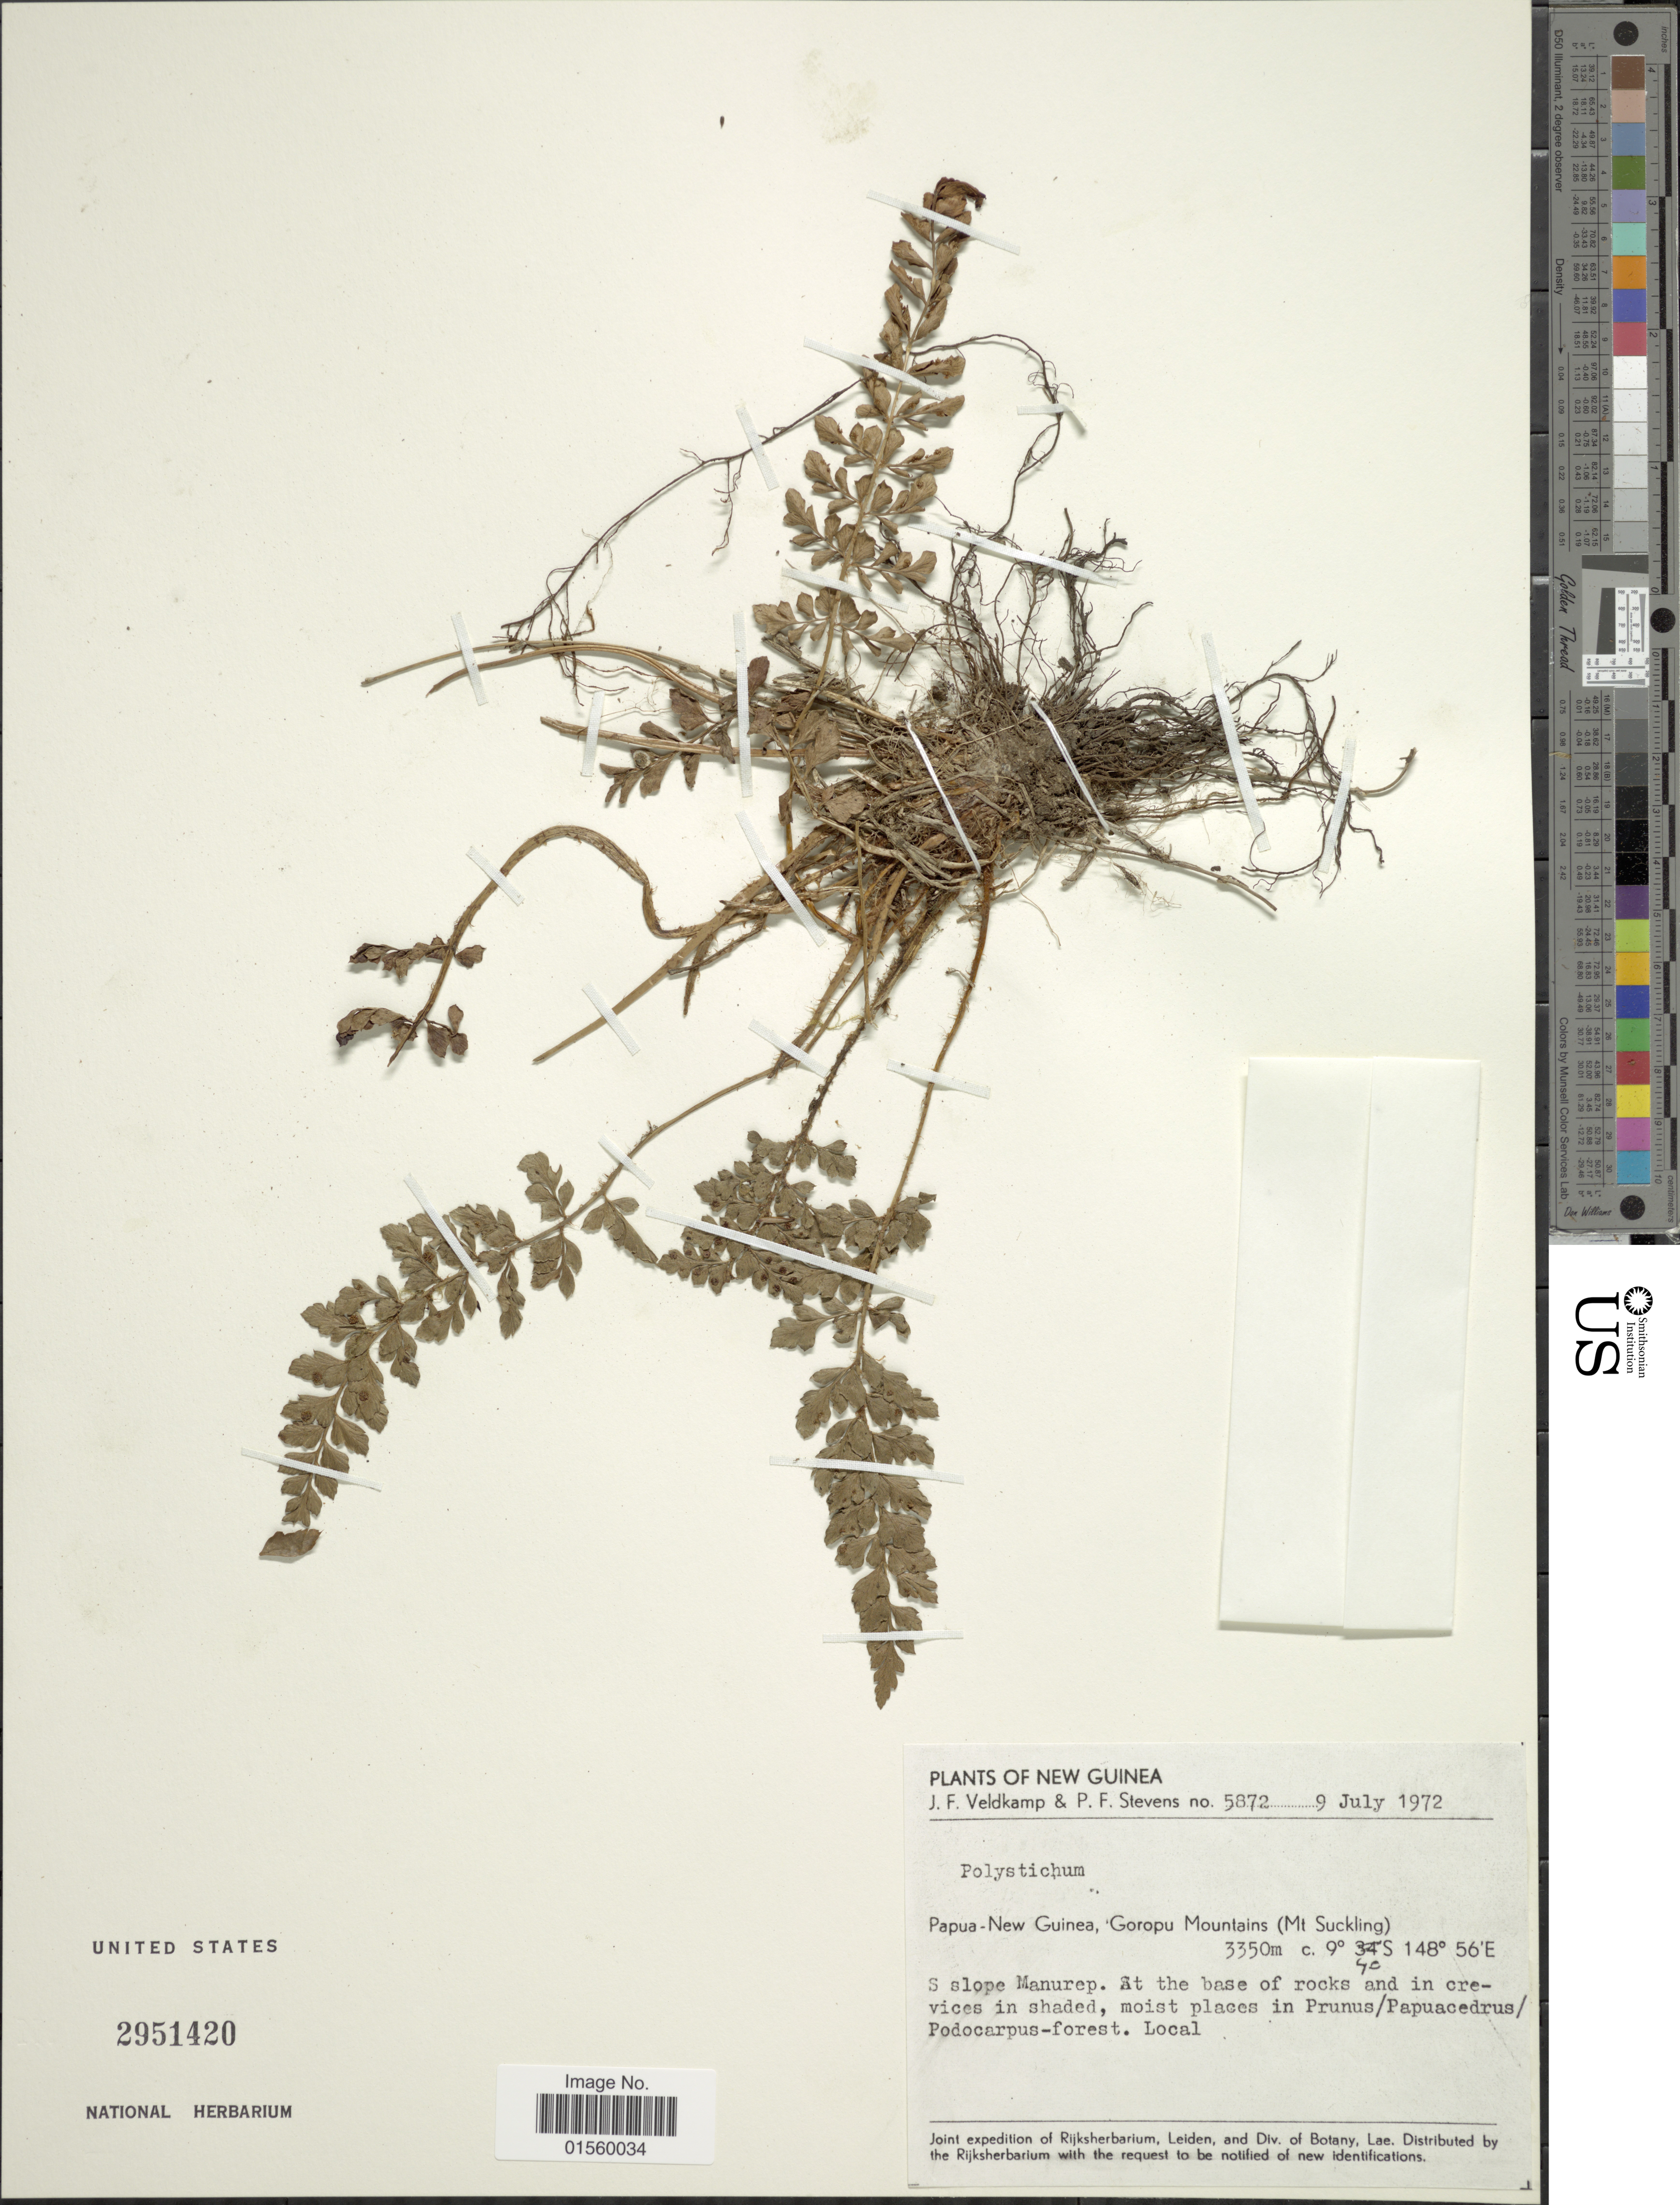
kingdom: Plantae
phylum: Tracheophyta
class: Polypodiopsida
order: Polypodiales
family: Dryopteridaceae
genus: Polystichum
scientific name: Polystichum sp.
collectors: J. F. Veldkamp & P. F. Stevens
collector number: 5872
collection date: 1972-07-09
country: Papua New Guinea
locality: New Guinea, Goropu Mountains (Mt. Suckling), S slope MAnurep. at the base of rocks and in crevices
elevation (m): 3350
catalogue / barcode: US 2951420